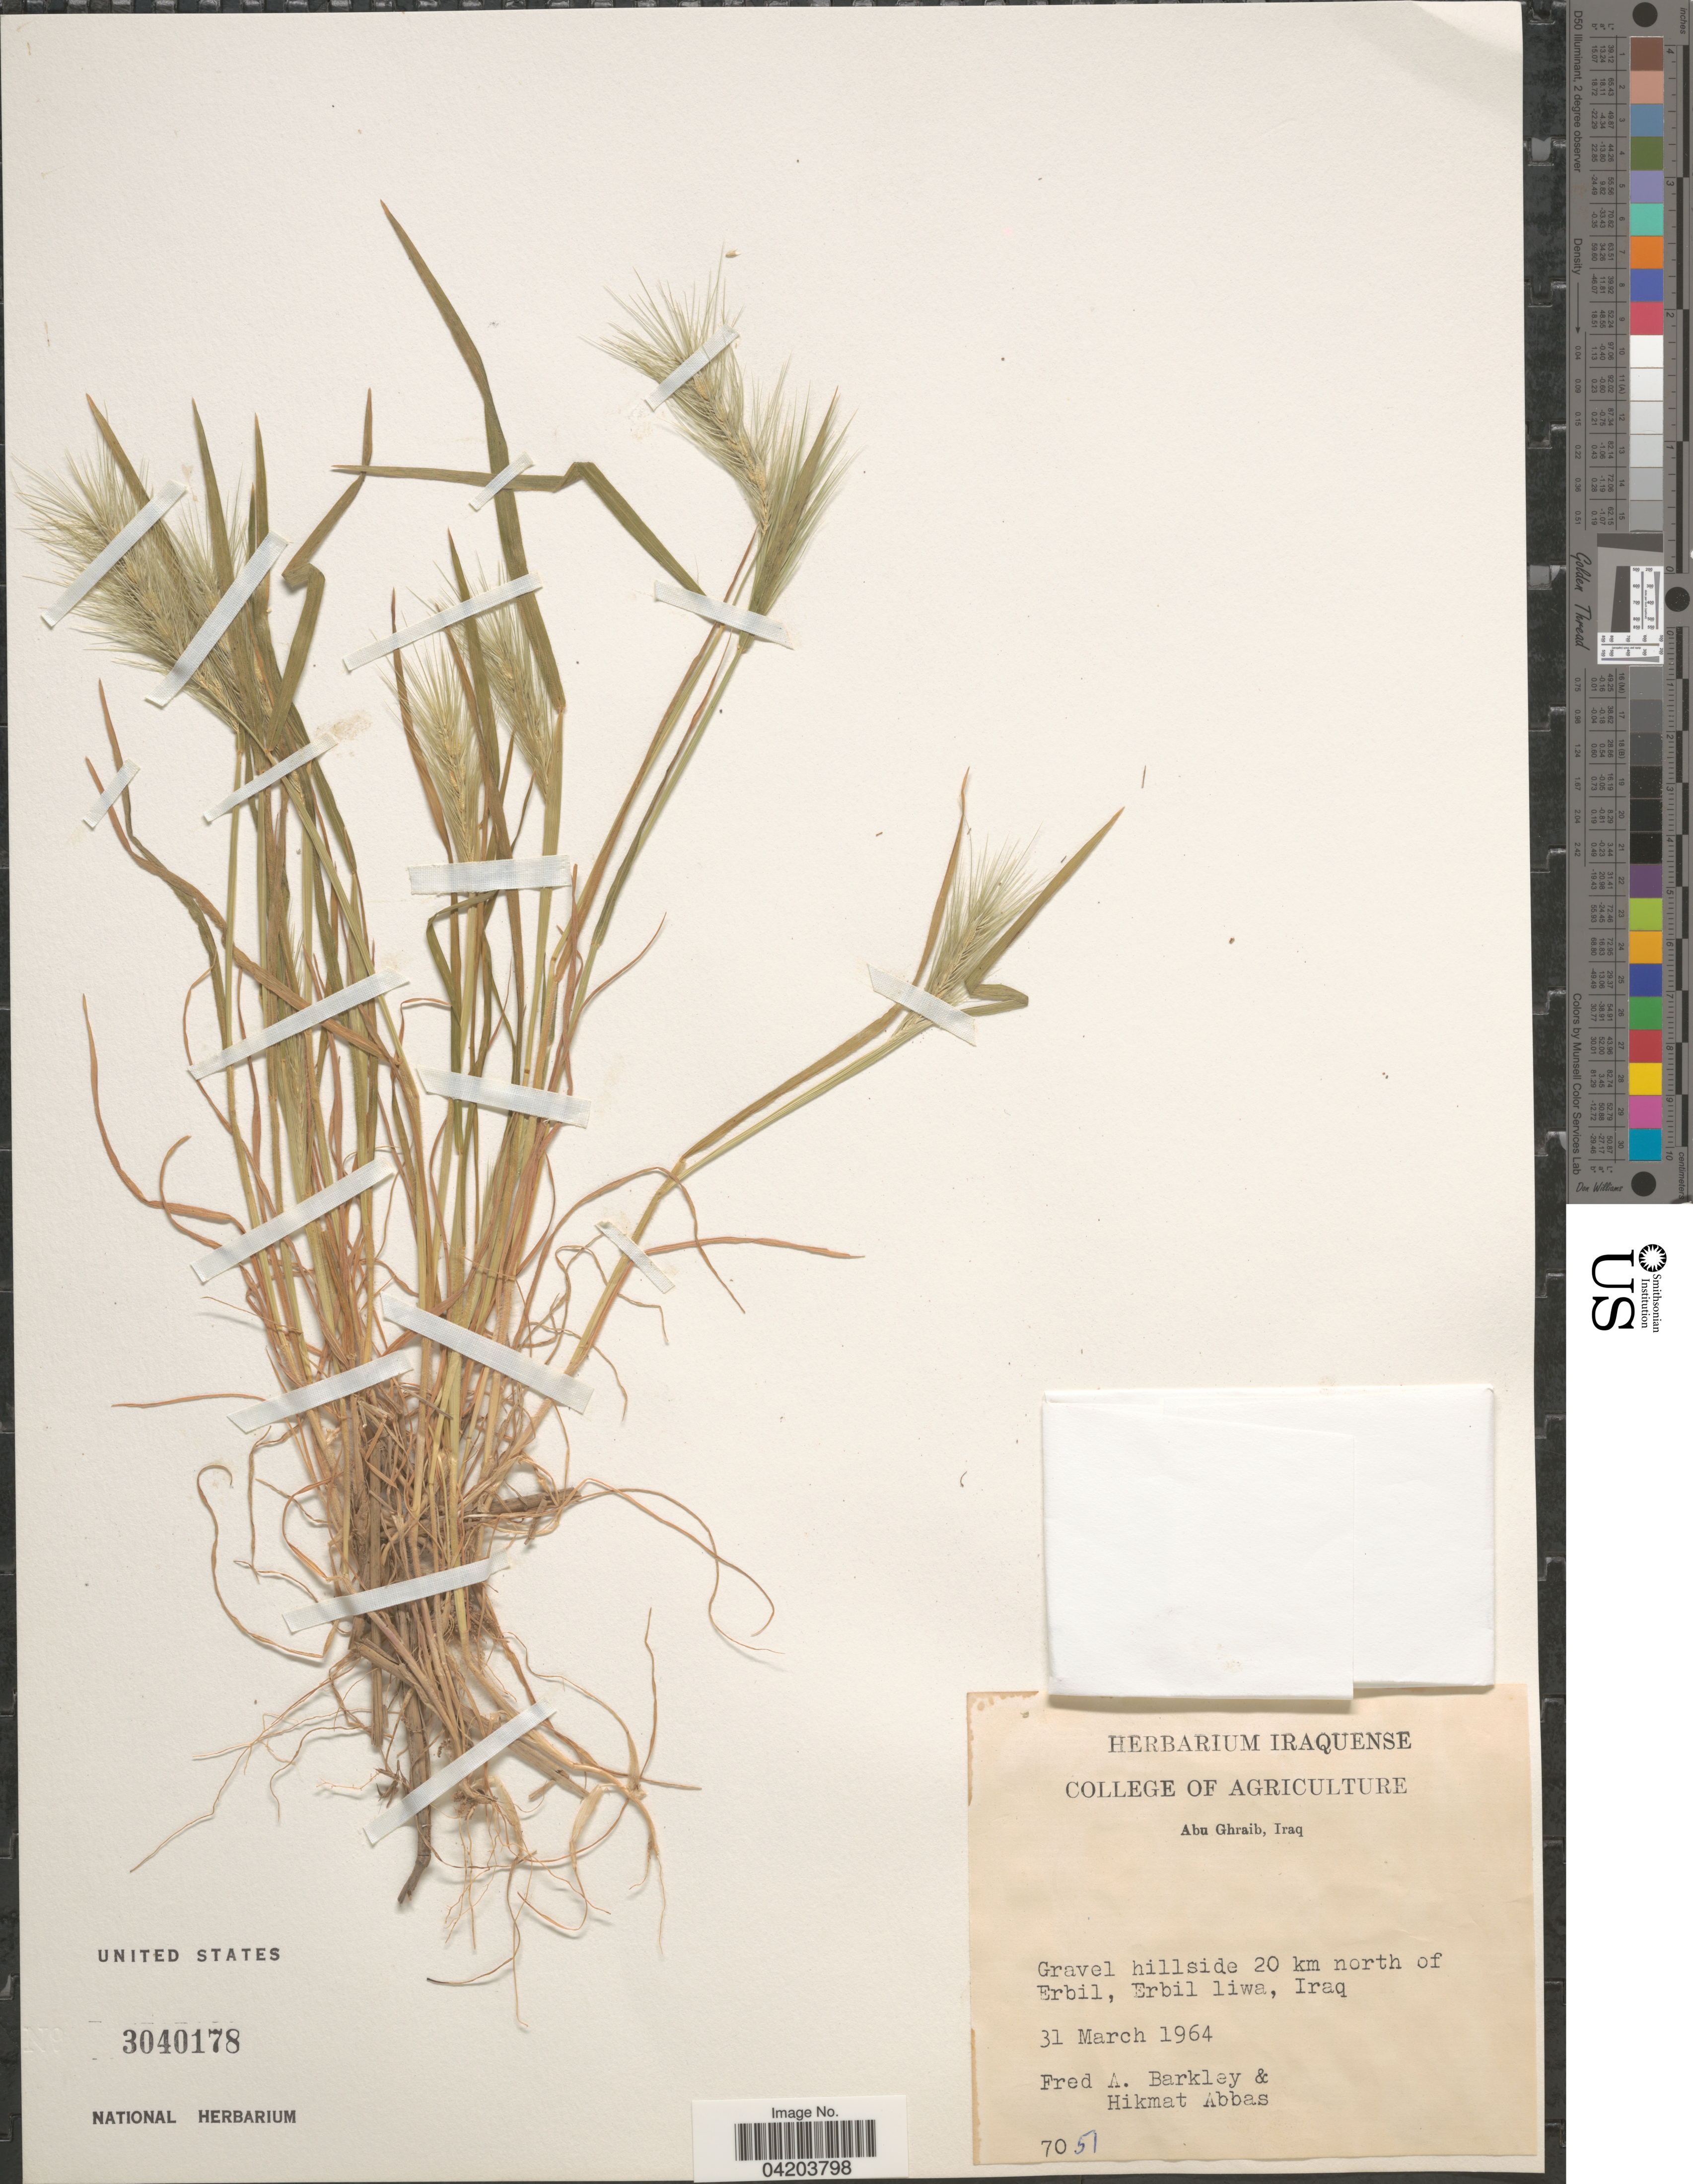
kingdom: Plantae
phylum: Tracheophyta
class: Liliopsida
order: Poales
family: Poaceae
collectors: F. A. Barkley & H. Abbas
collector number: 7051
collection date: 1964-03-31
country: Iraq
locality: Abu Ghraib. Gravel hillside 20 km north of Erbil, Erbil liwa.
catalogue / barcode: US 3040178